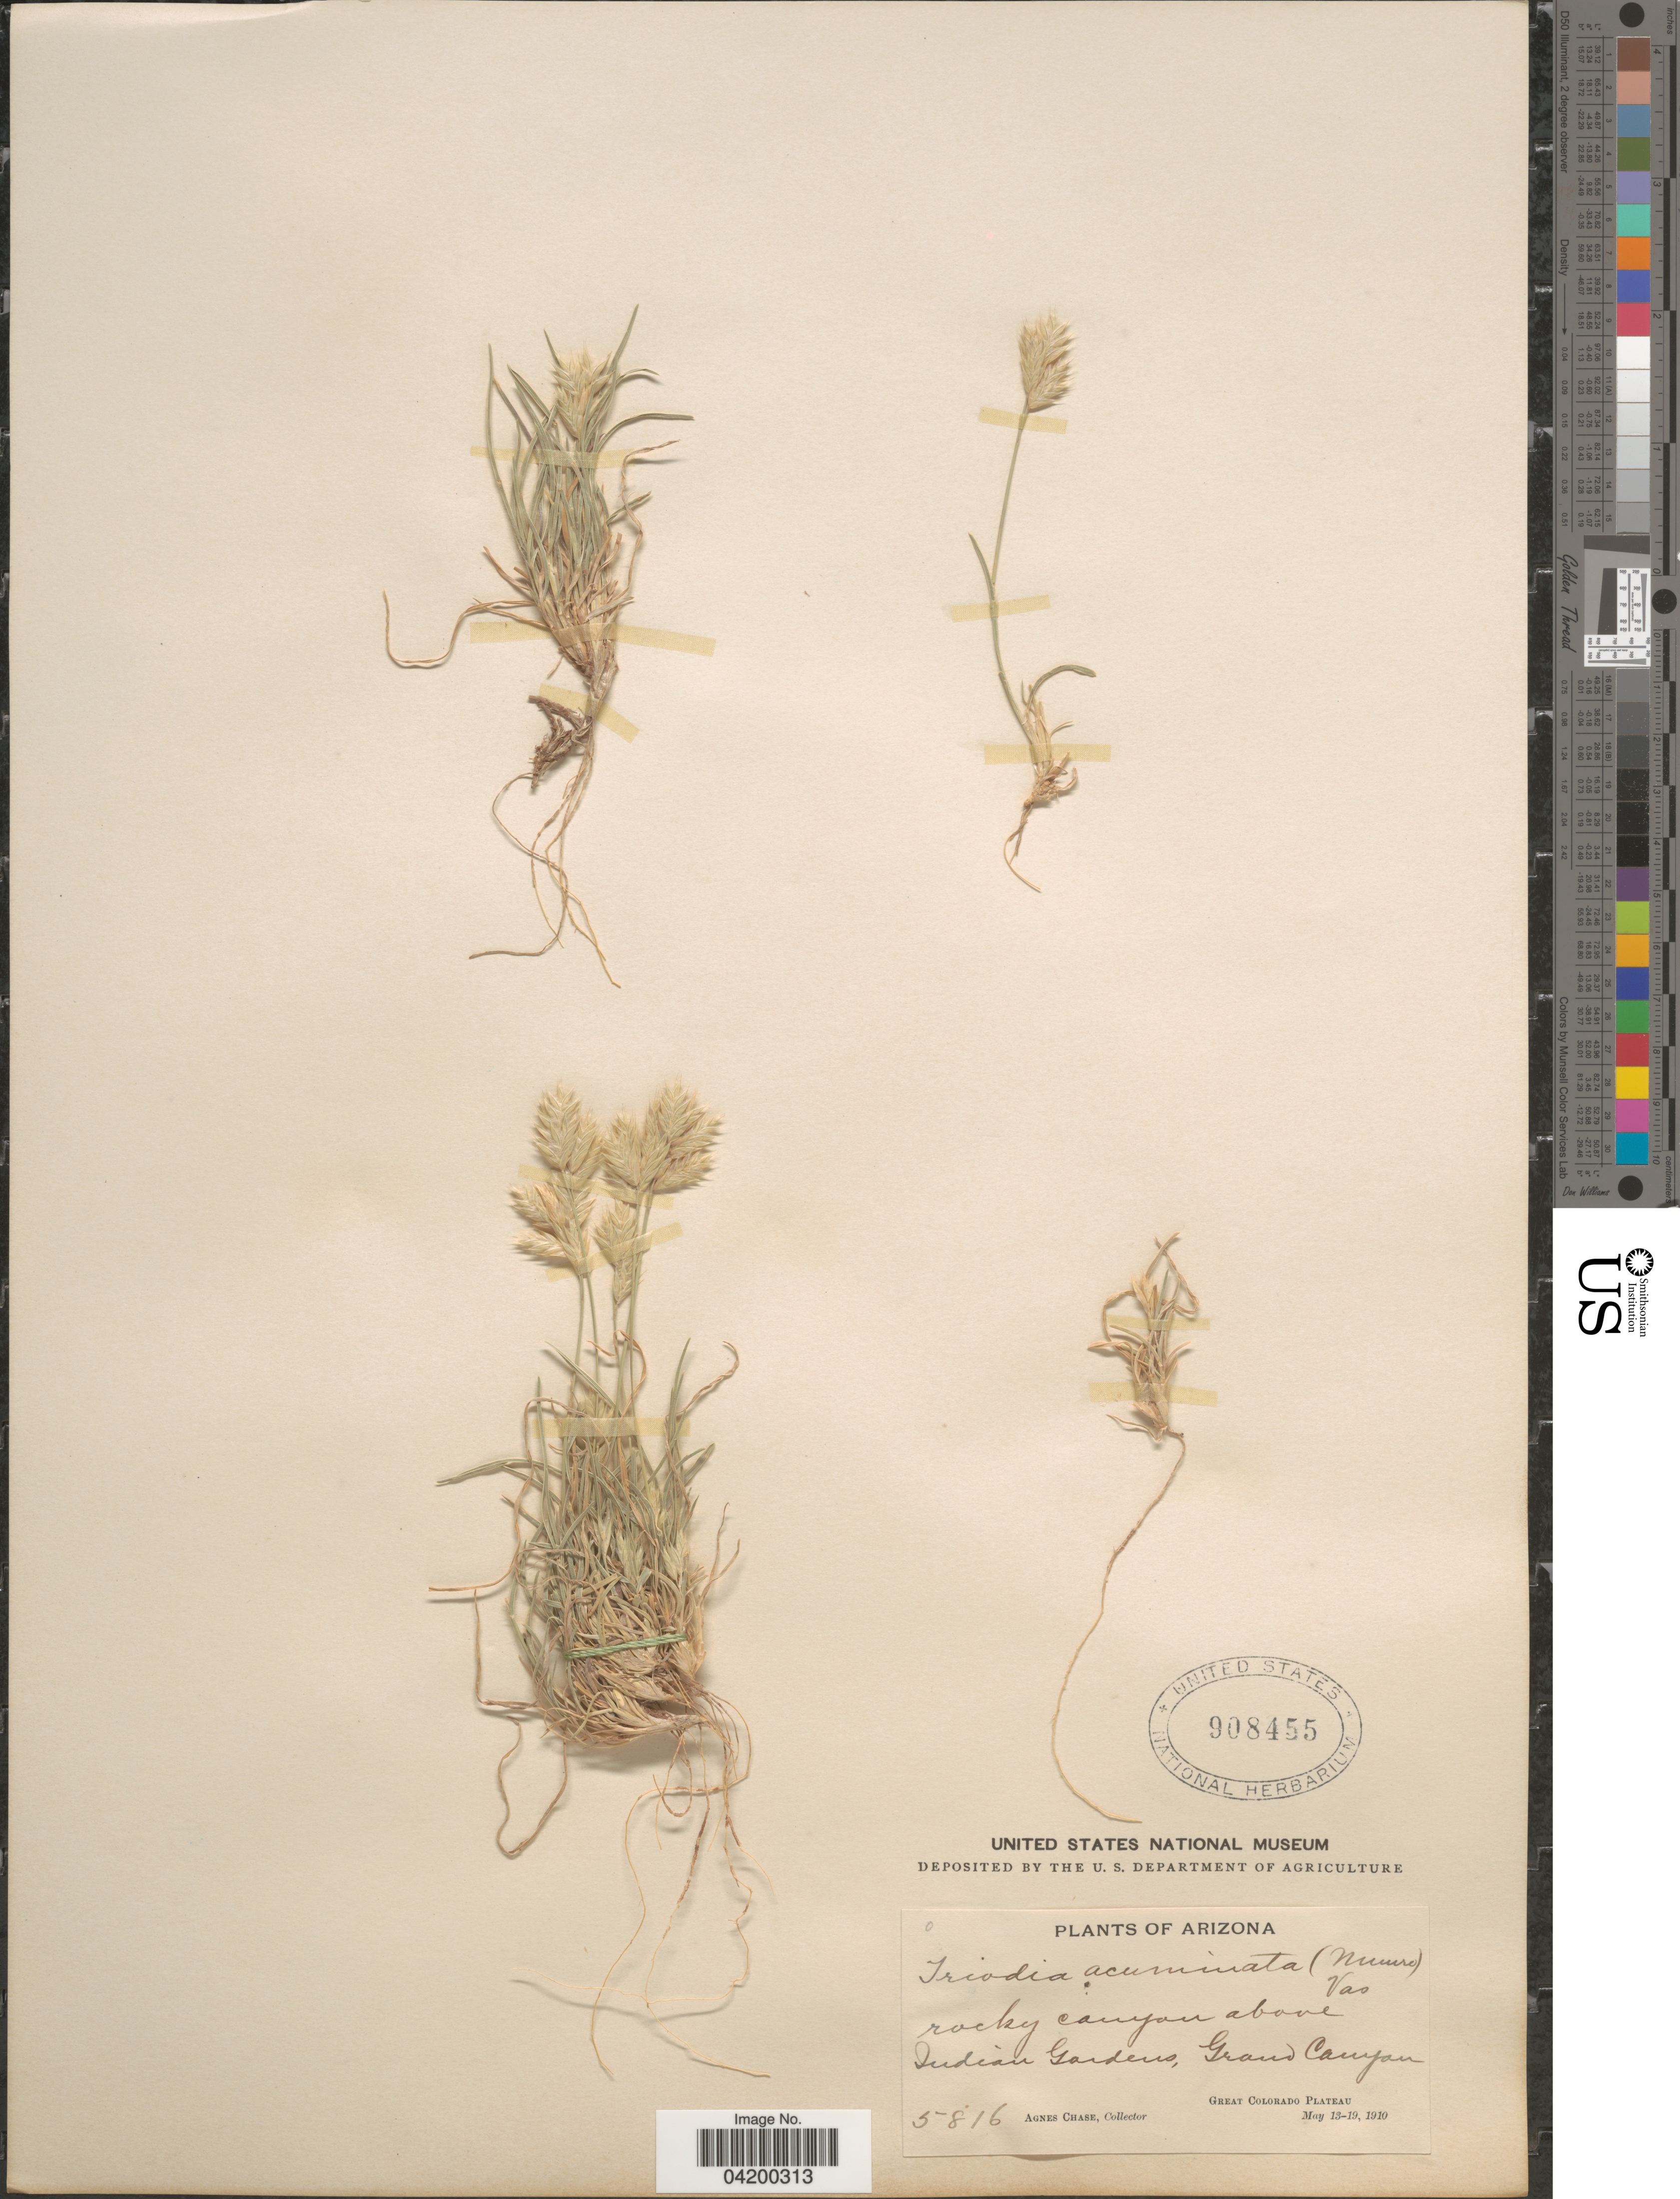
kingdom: Plantae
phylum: Tracheophyta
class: Liliopsida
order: Poales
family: Poaceae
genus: Erioneuron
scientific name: Erioneuron pilosum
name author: (Buckley) Nash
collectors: A. Chase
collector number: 5816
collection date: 1910-05-13/1910-05-19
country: United States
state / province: Arizona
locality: Rocky canyon above Indian Gardens, Grand Canyon. Great Colorado Plateau.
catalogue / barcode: US 908455